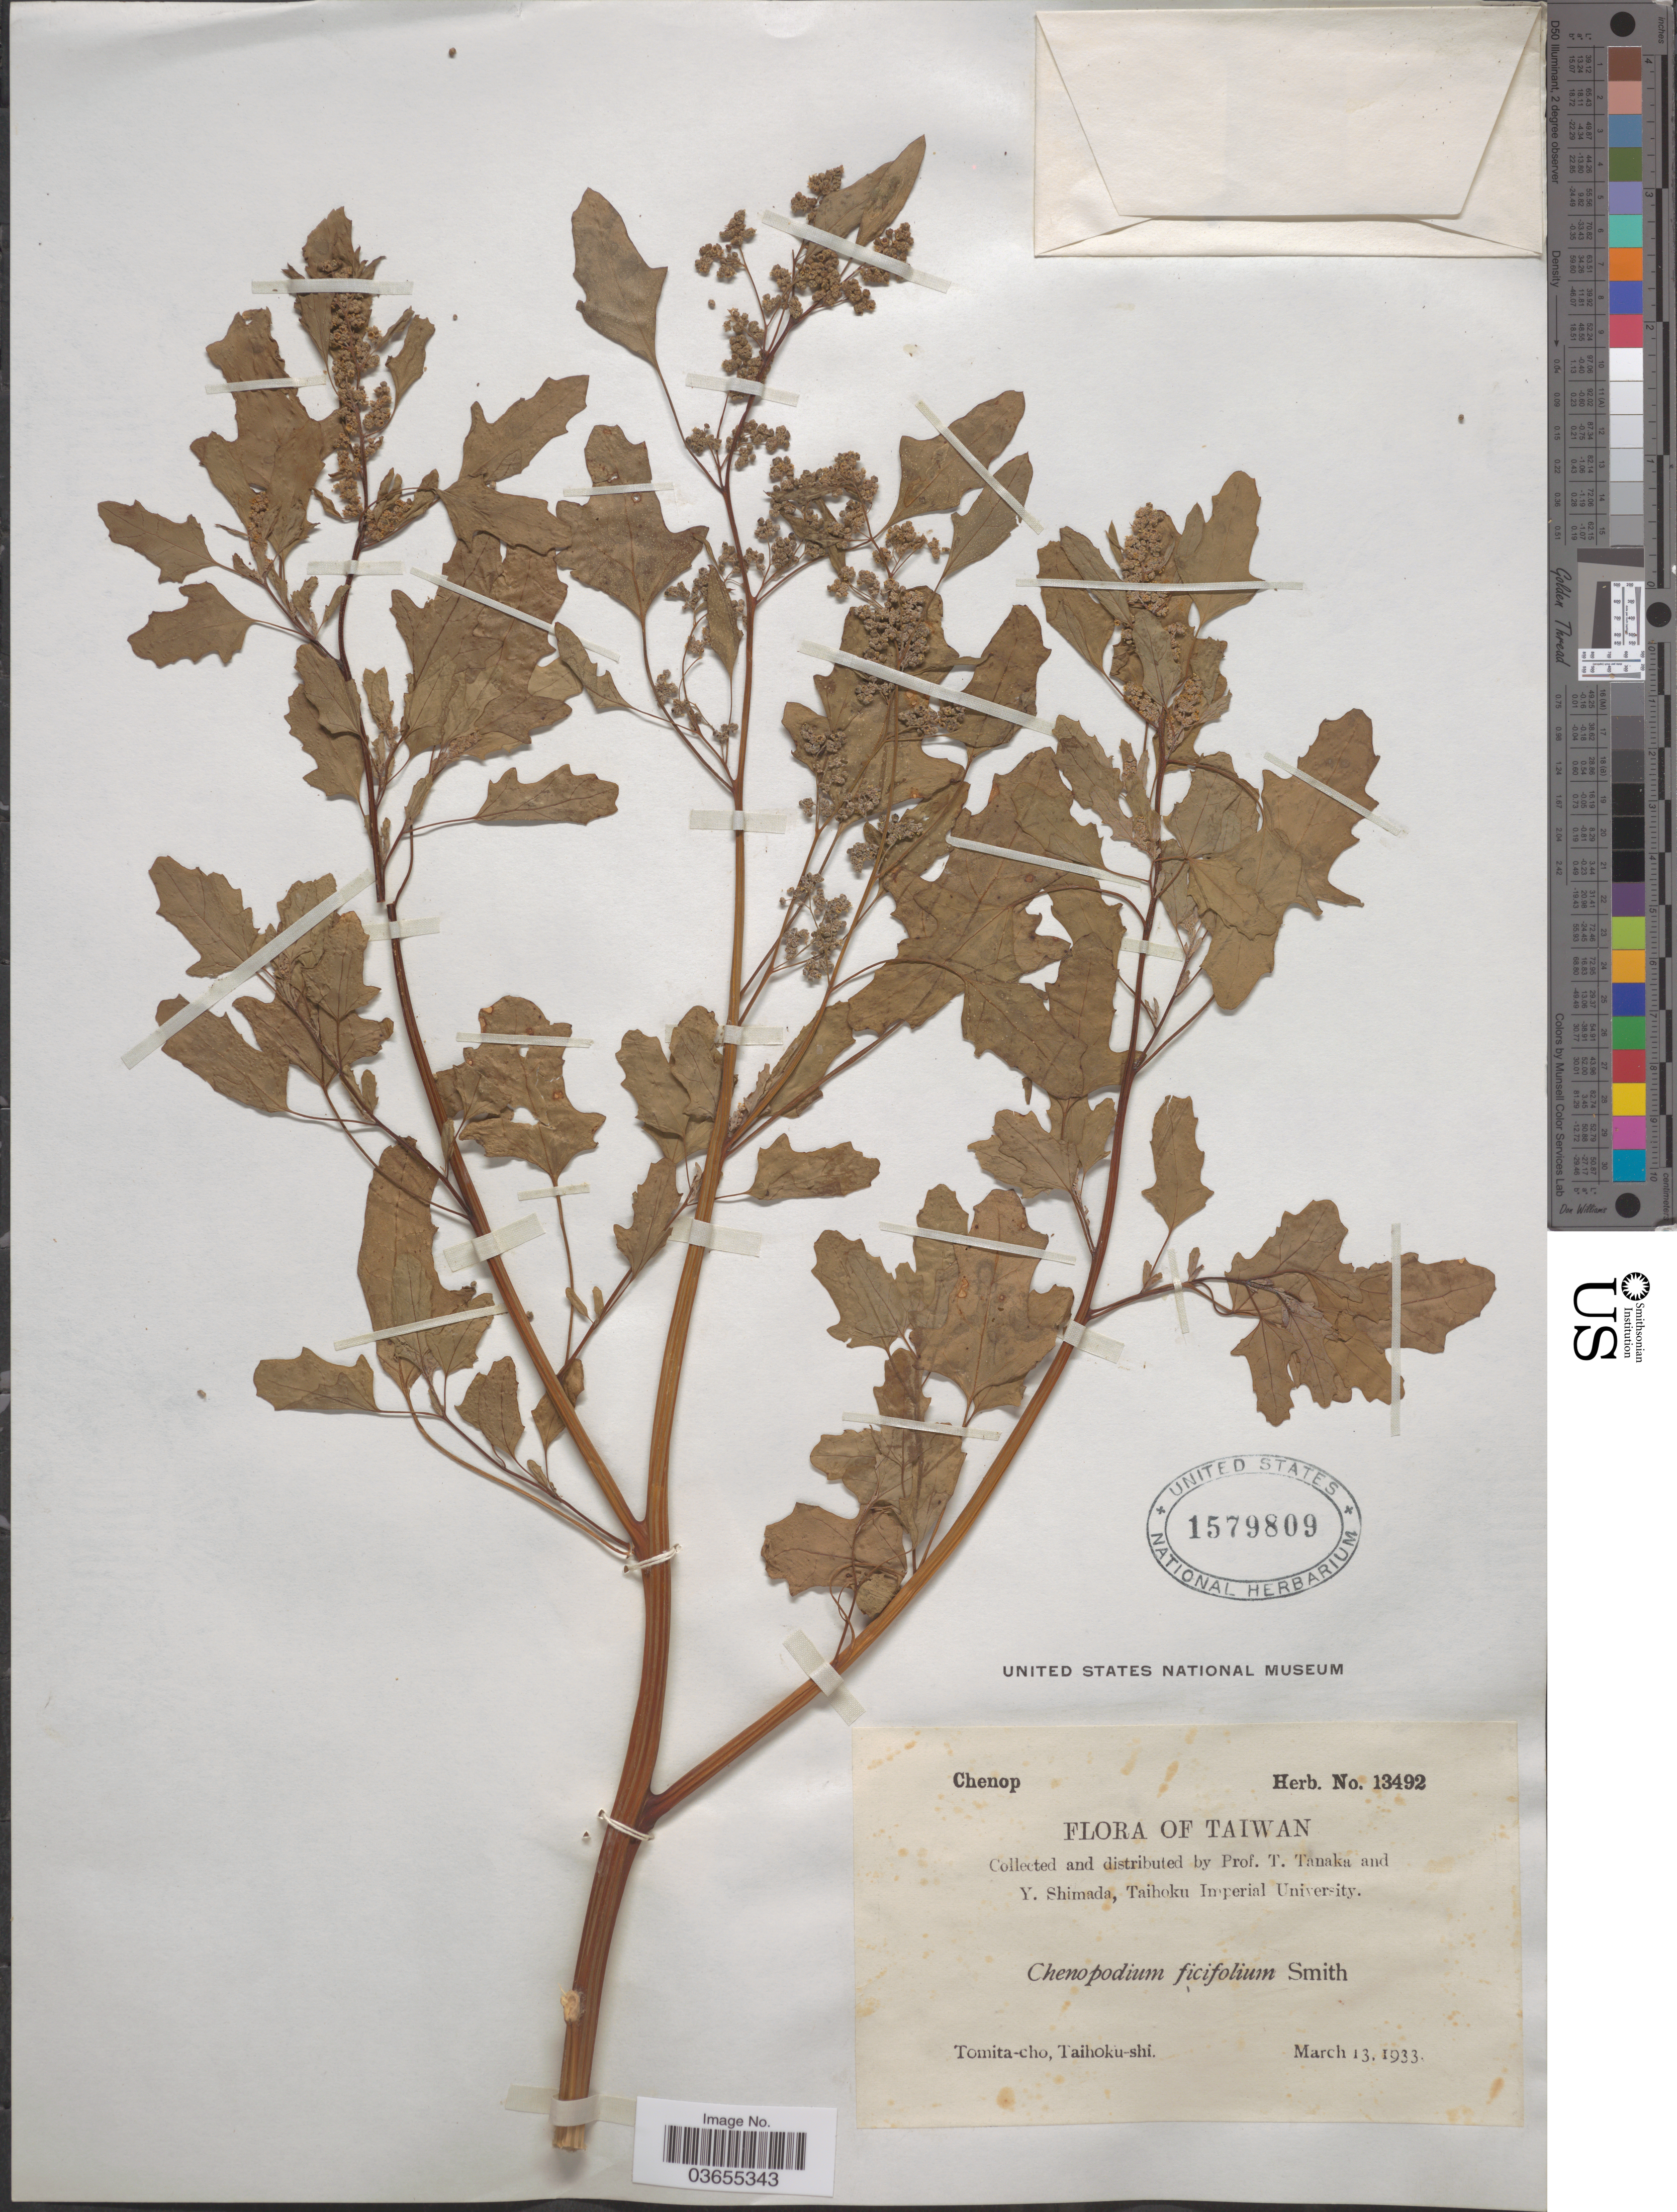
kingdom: Plantae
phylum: Tracheophyta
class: Magnoliopsida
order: Caryophyllales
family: Amaranthaceae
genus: Chenopodium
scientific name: Chenopodium ficifolium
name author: Sm.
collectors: Y. Shimada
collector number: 13492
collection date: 1933-03-13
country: Taiwan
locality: Tomita-cho, Taihoku-shi.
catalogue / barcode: US 1579809